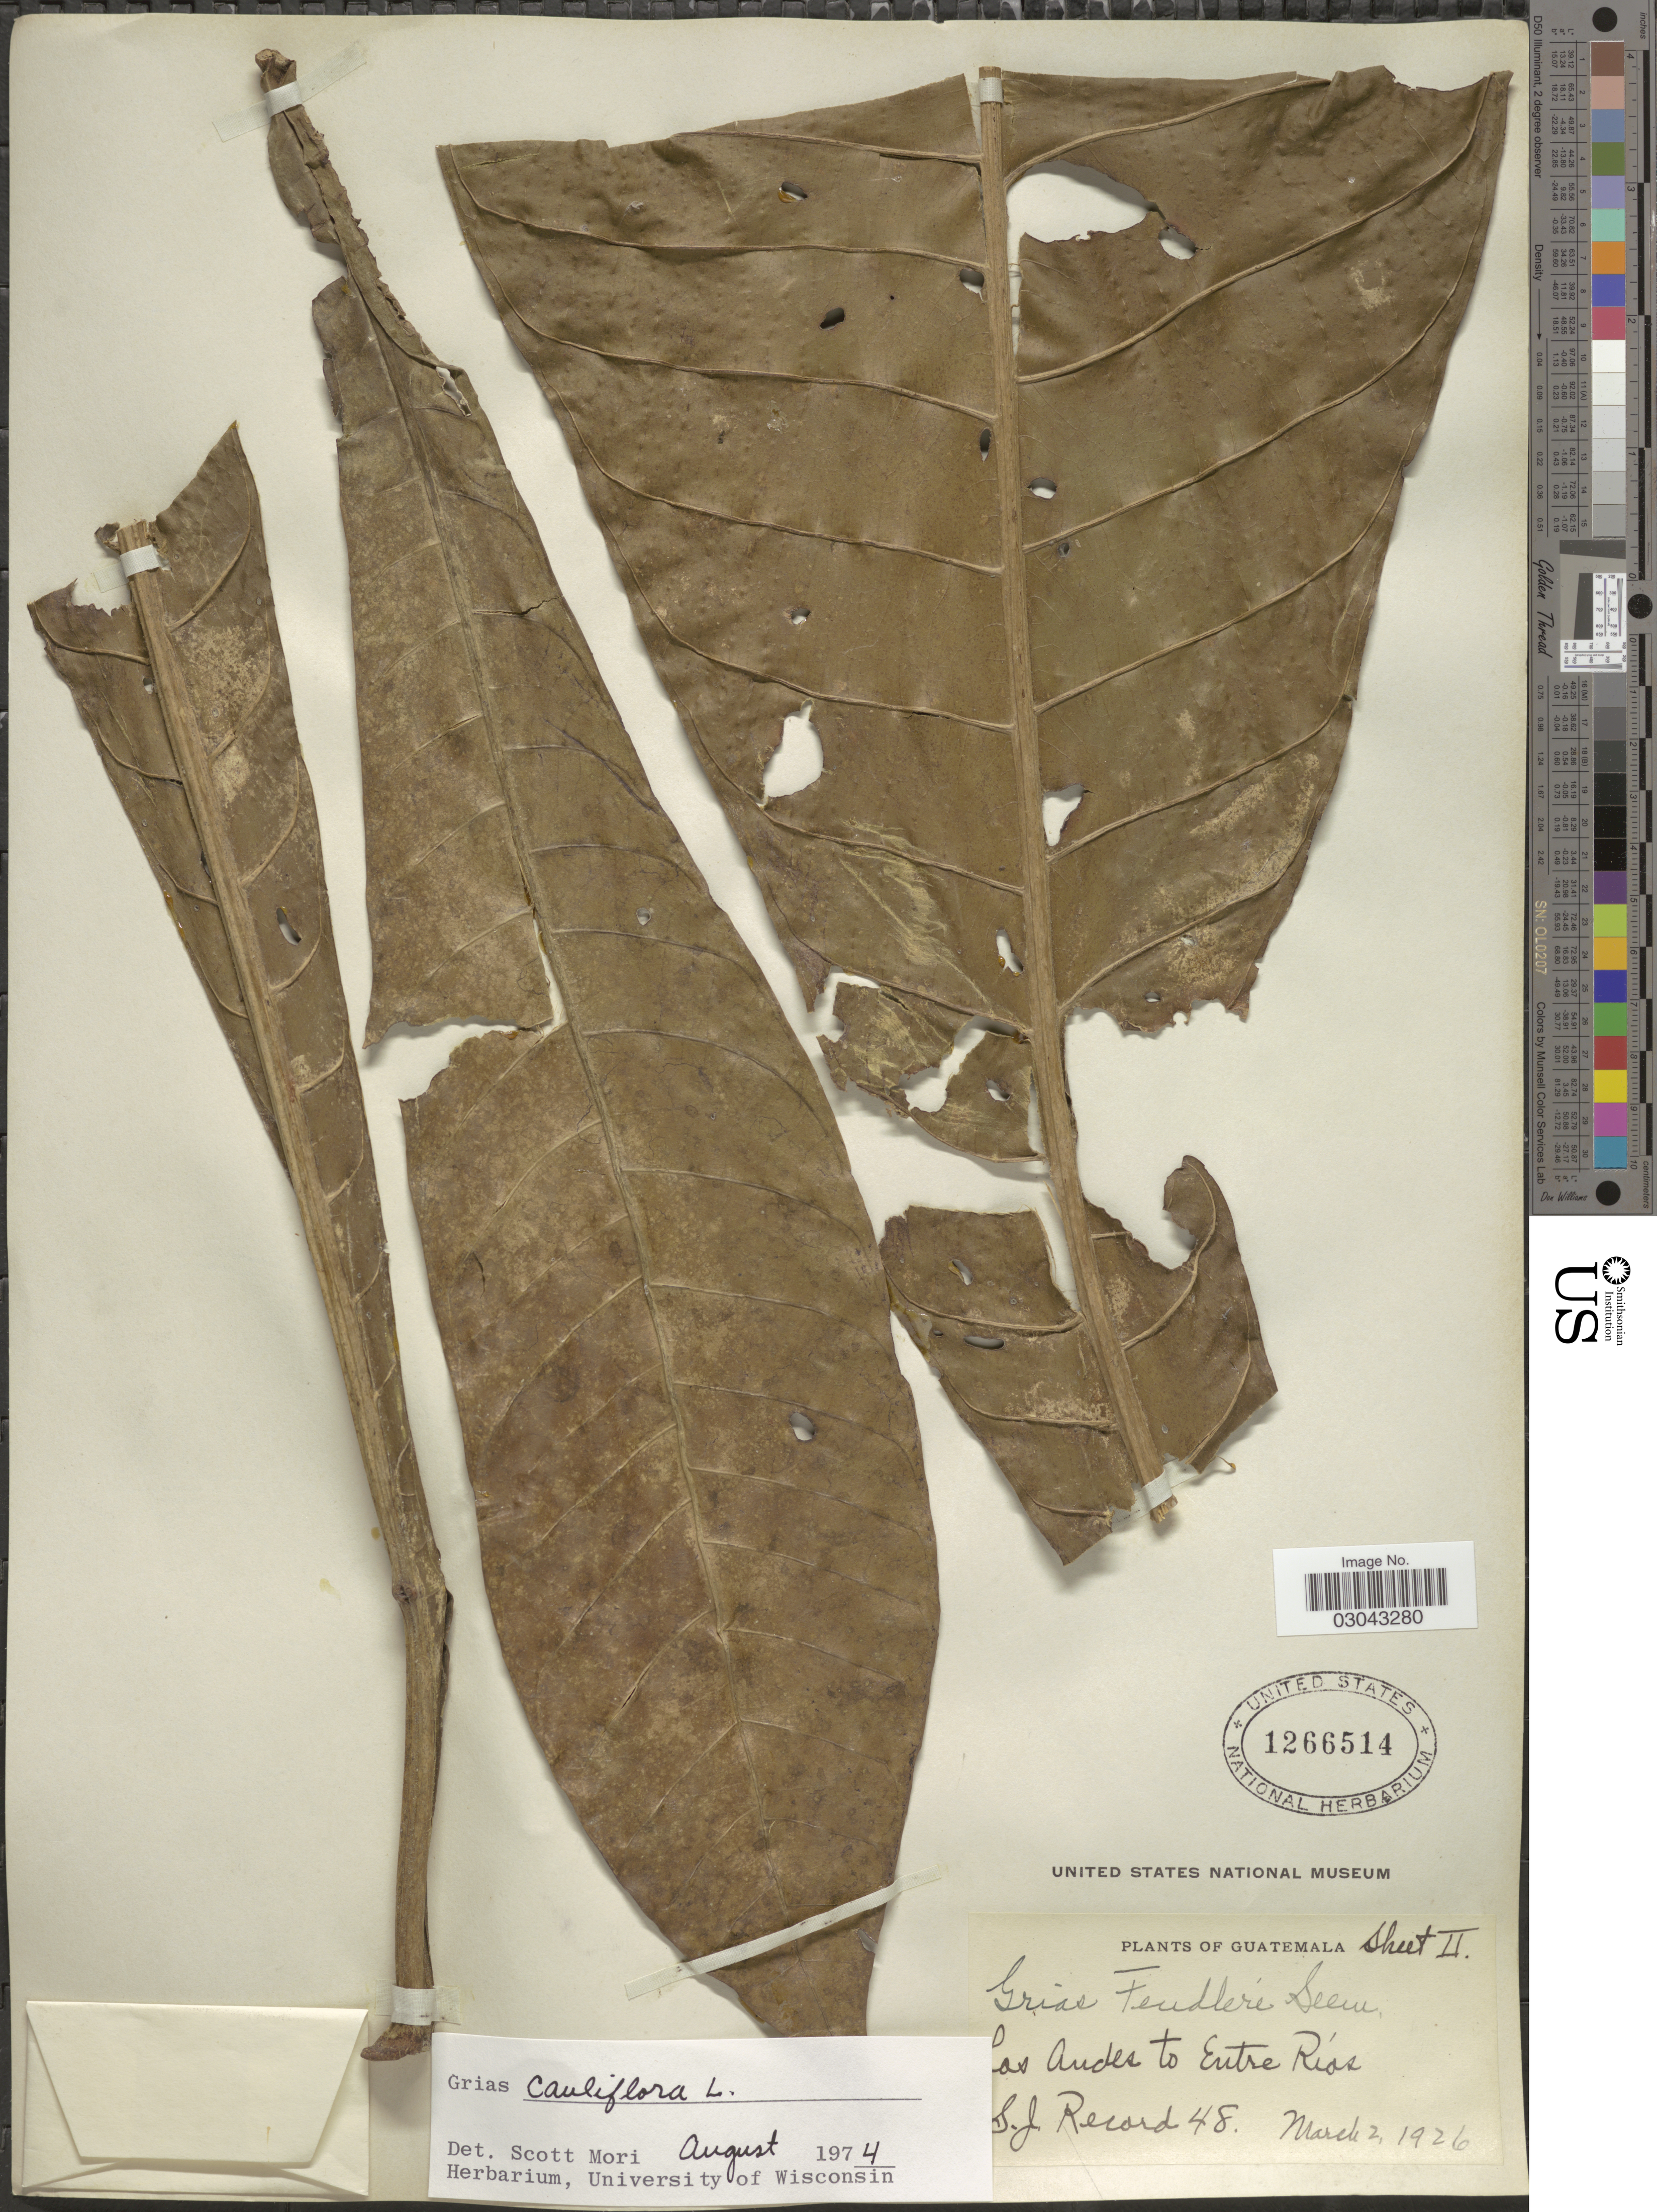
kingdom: Plantae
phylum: Tracheophyta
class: Magnoliopsida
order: Ericales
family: Lecythidaceae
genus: Grias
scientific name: Grias cauliflora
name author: L.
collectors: S. J. Record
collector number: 48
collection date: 1926-03-02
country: Guatemala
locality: Los Andes to Entre Ríos.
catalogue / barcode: US 1266514